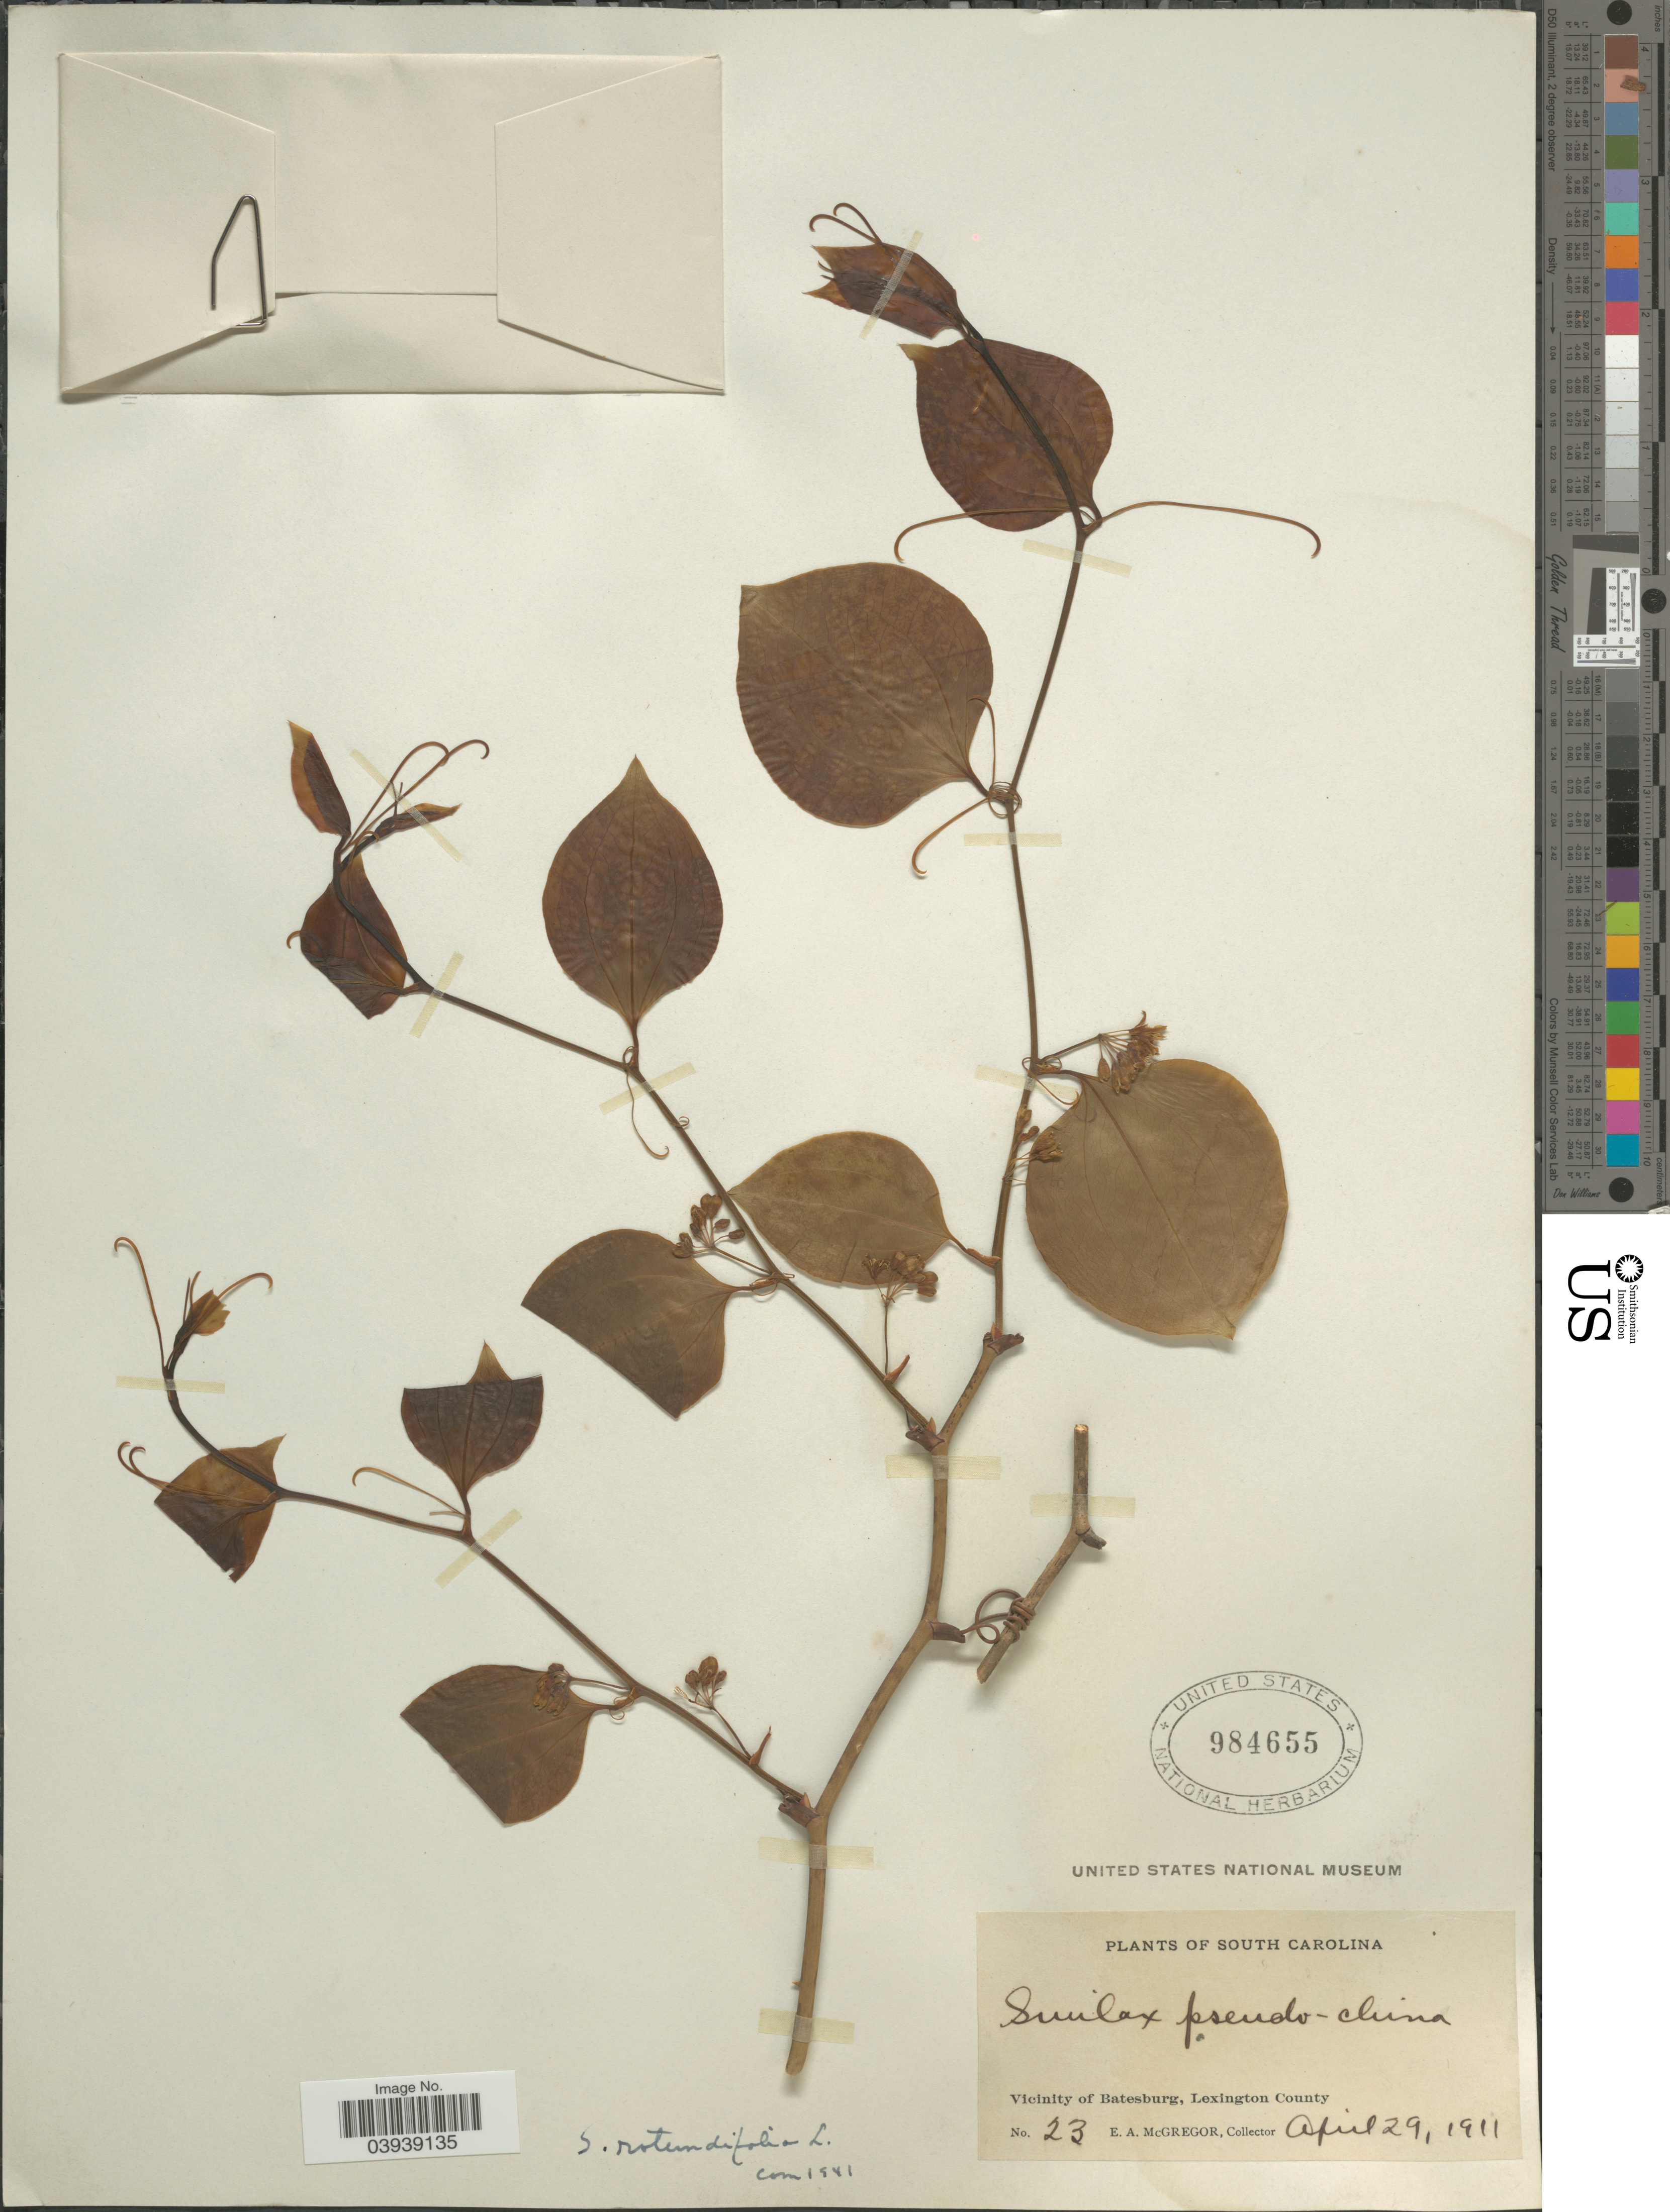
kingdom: Plantae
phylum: Tracheophyta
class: Liliopsida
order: Liliales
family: Smilacaceae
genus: Smilax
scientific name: Smilax rotundifolia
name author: L.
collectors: E. A. McGregor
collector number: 23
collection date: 1911-04-29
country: United States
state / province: South Carolina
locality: Vicinity of Batesburg, Lexington County.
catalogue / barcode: US 984655